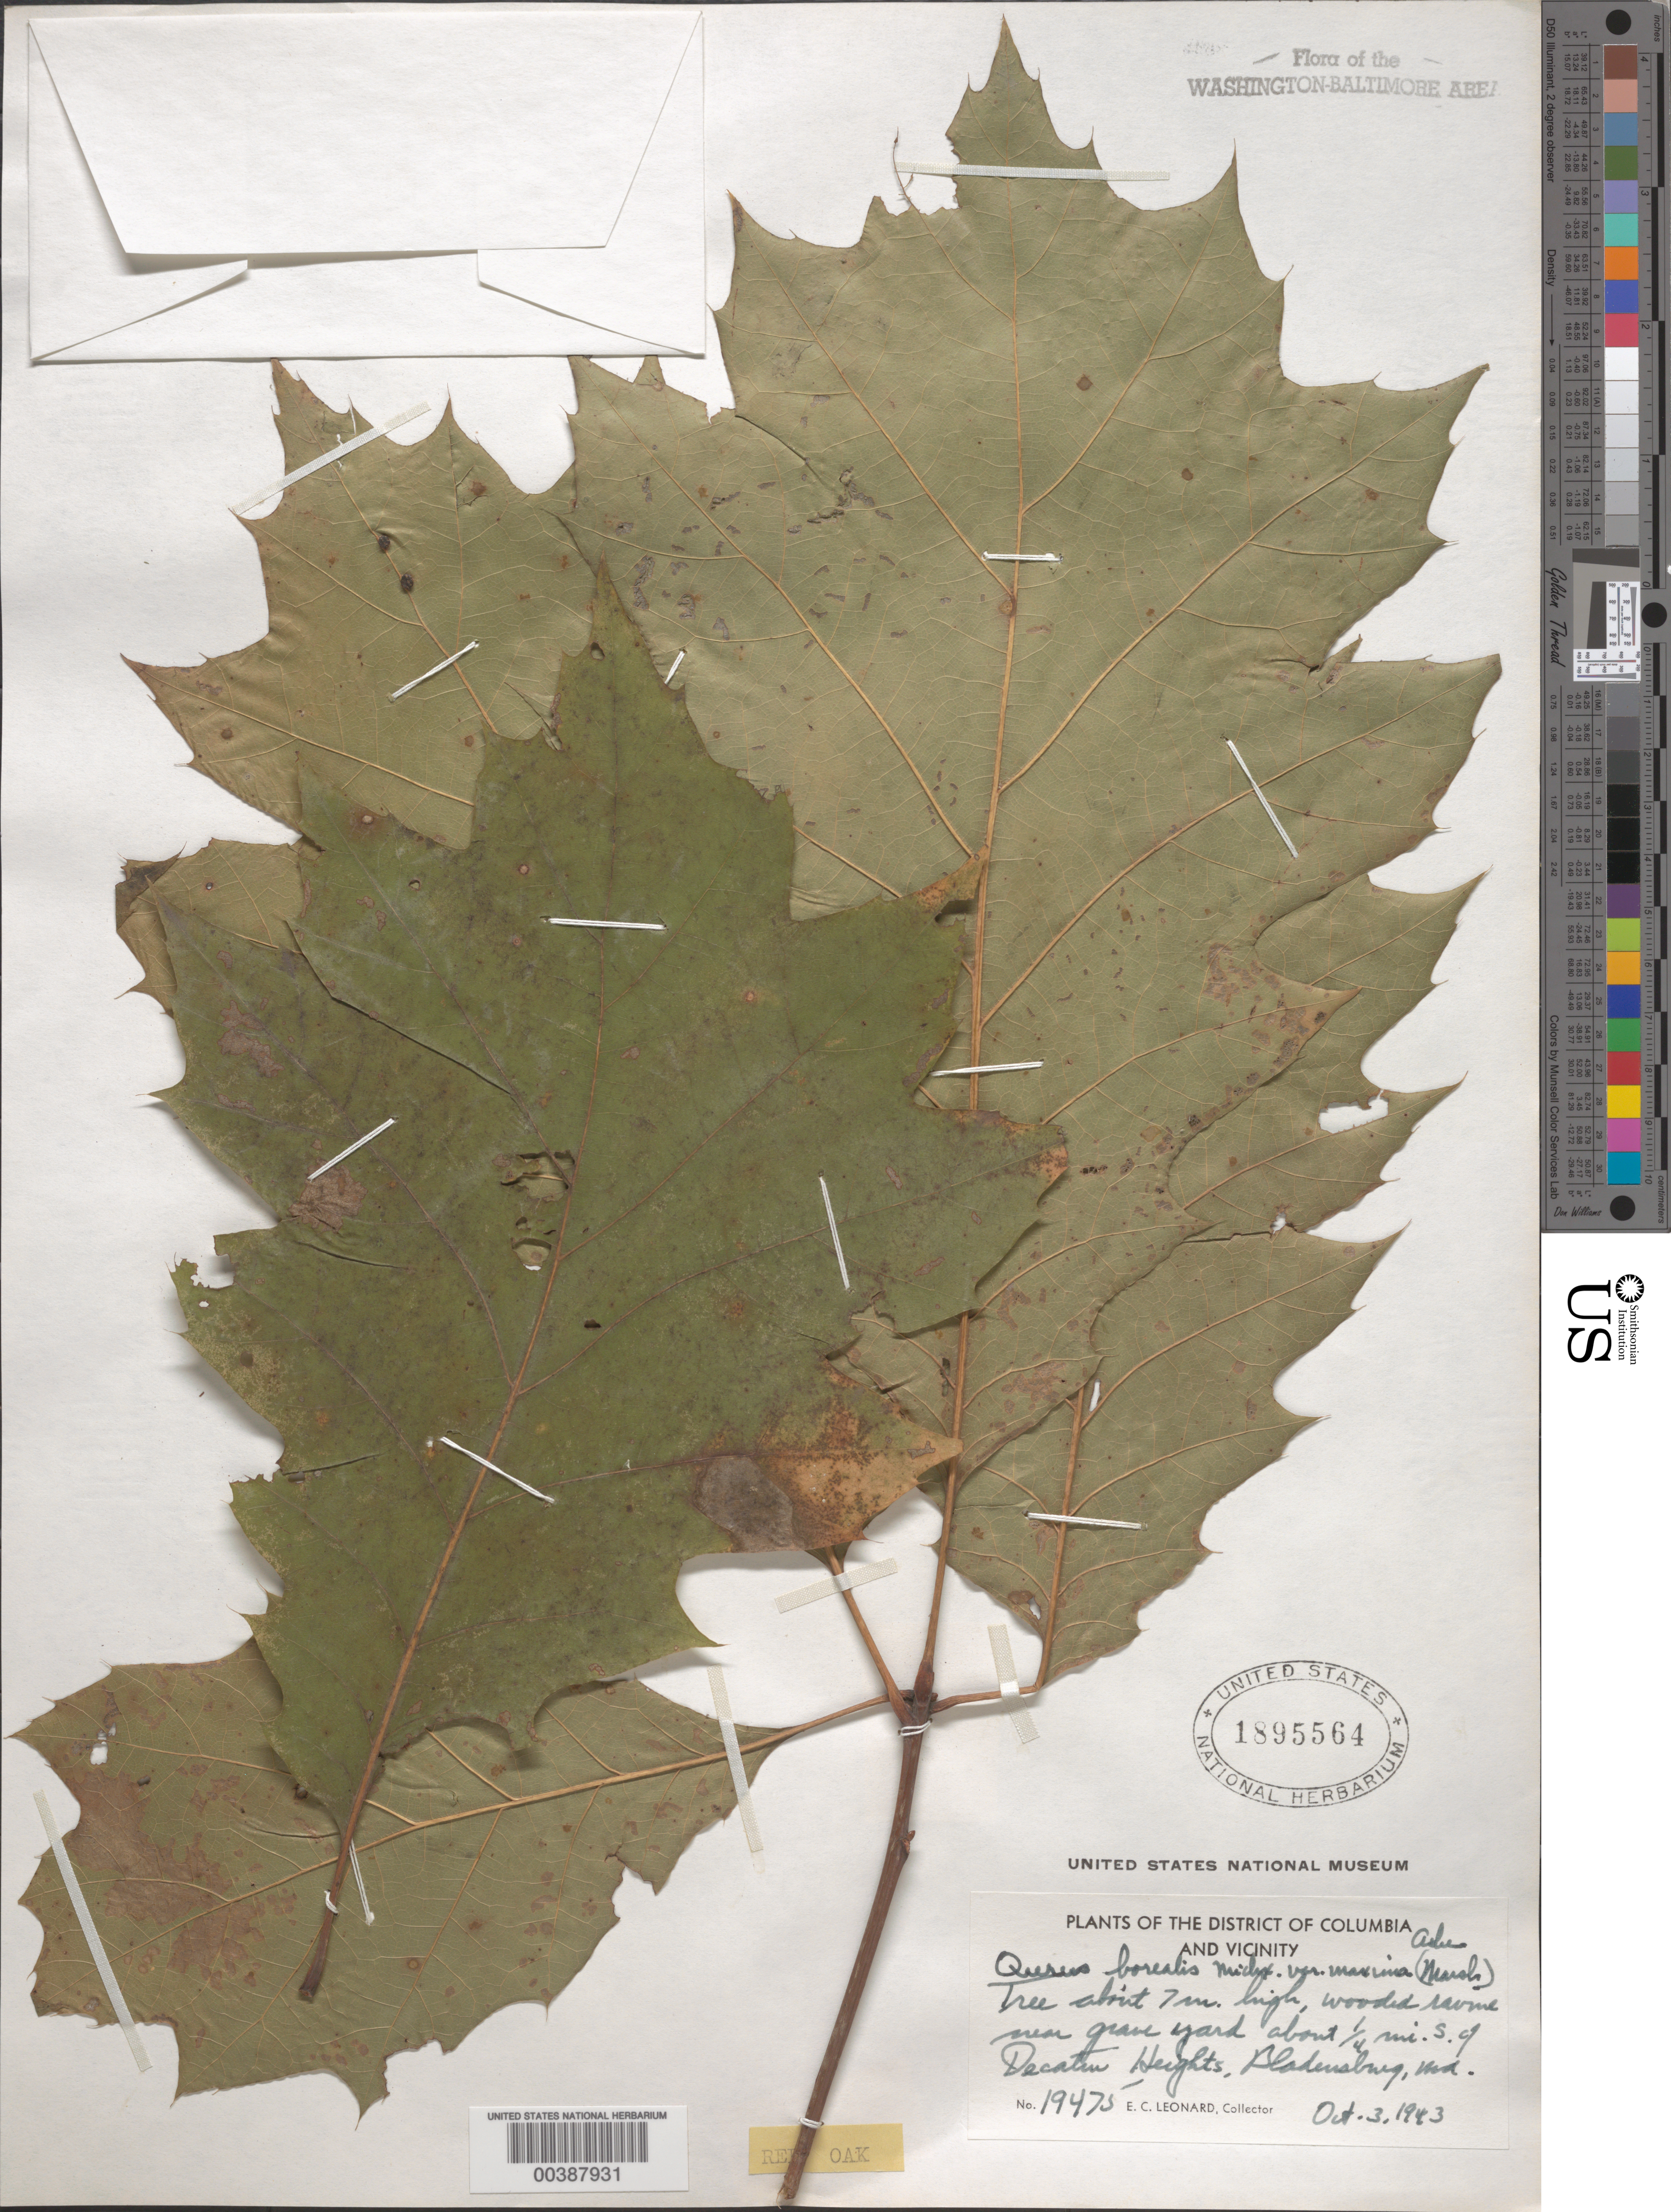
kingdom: Plantae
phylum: Tracheophyta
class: Magnoliopsida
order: Fagales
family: Fagaceae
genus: Quercus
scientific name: Quercus rubra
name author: L.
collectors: E. C. Leonard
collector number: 19475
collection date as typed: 03 Oct 1943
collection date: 1943-10-03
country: United States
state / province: Maryland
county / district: Prince George's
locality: South of Decatur Heights, Bladensburg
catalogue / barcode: US 1895564